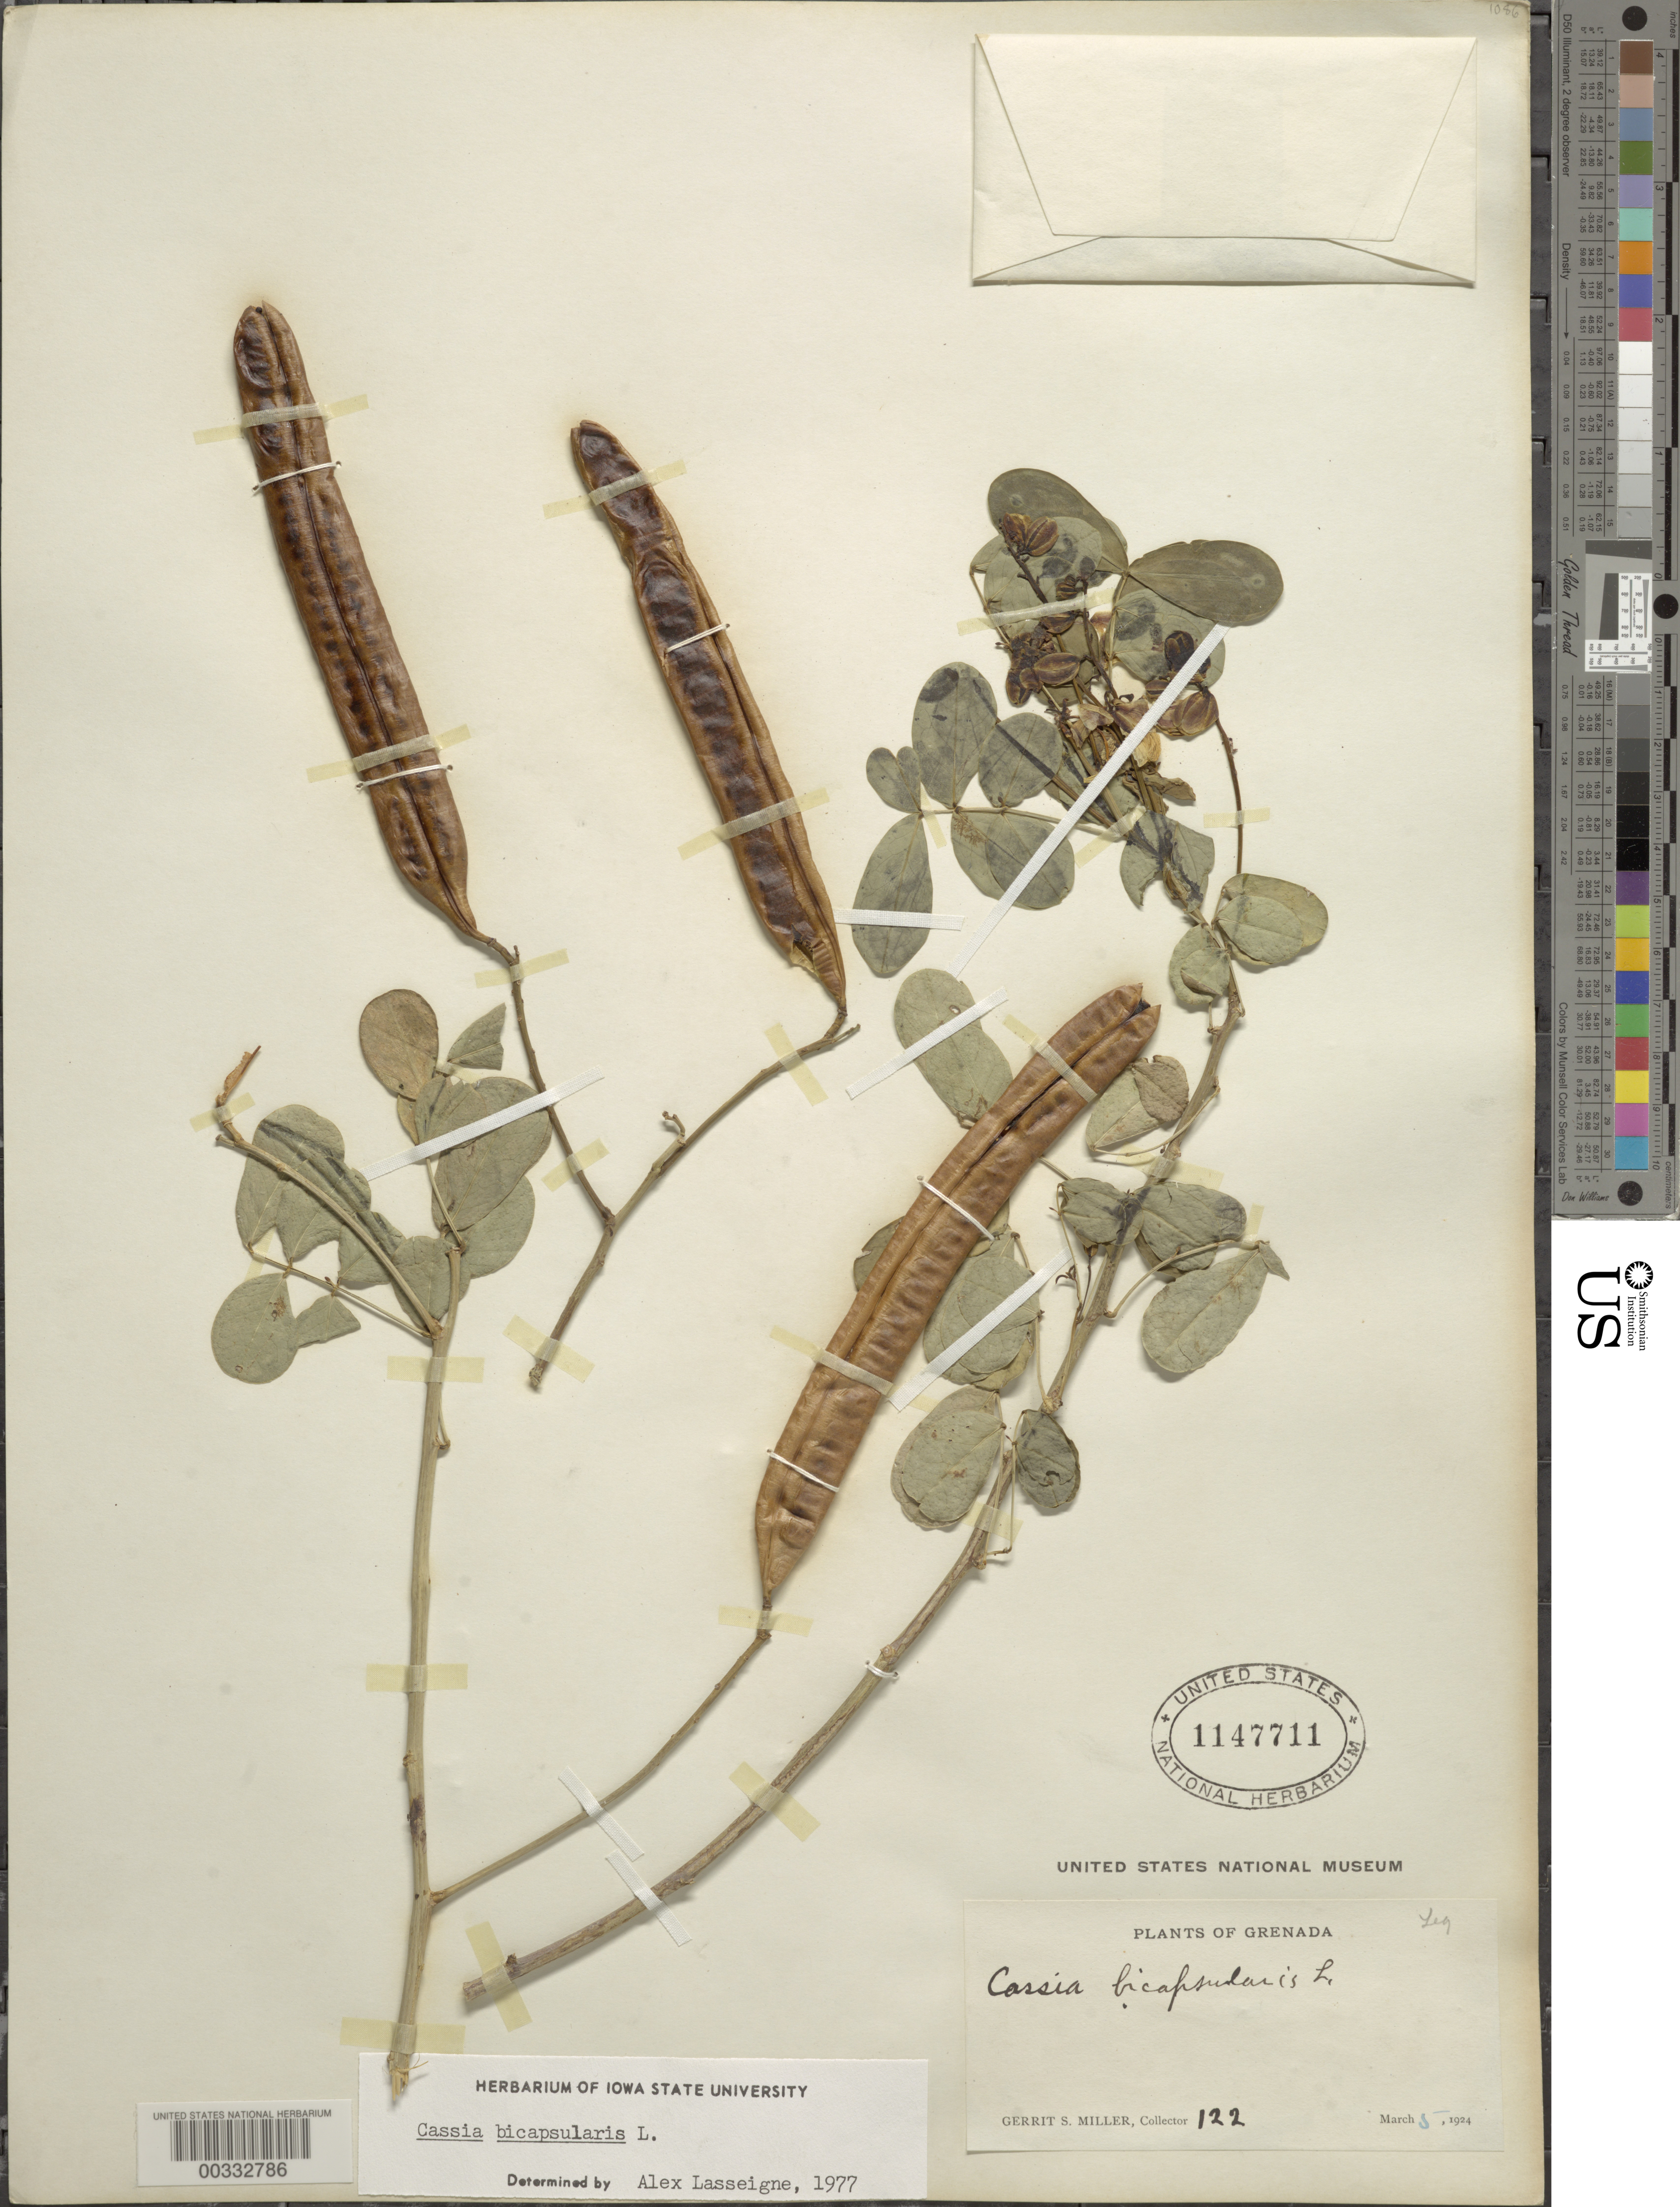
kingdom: Plantae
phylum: Tracheophyta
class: Magnoliopsida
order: Fabales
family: Fabaceae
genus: Senna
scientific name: Senna bicapsularis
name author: (L.) Roxb.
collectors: G. S. Miller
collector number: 122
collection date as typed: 05 Mar 1924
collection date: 1924-03-05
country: Grenada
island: Windward Is.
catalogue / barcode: US 1147711